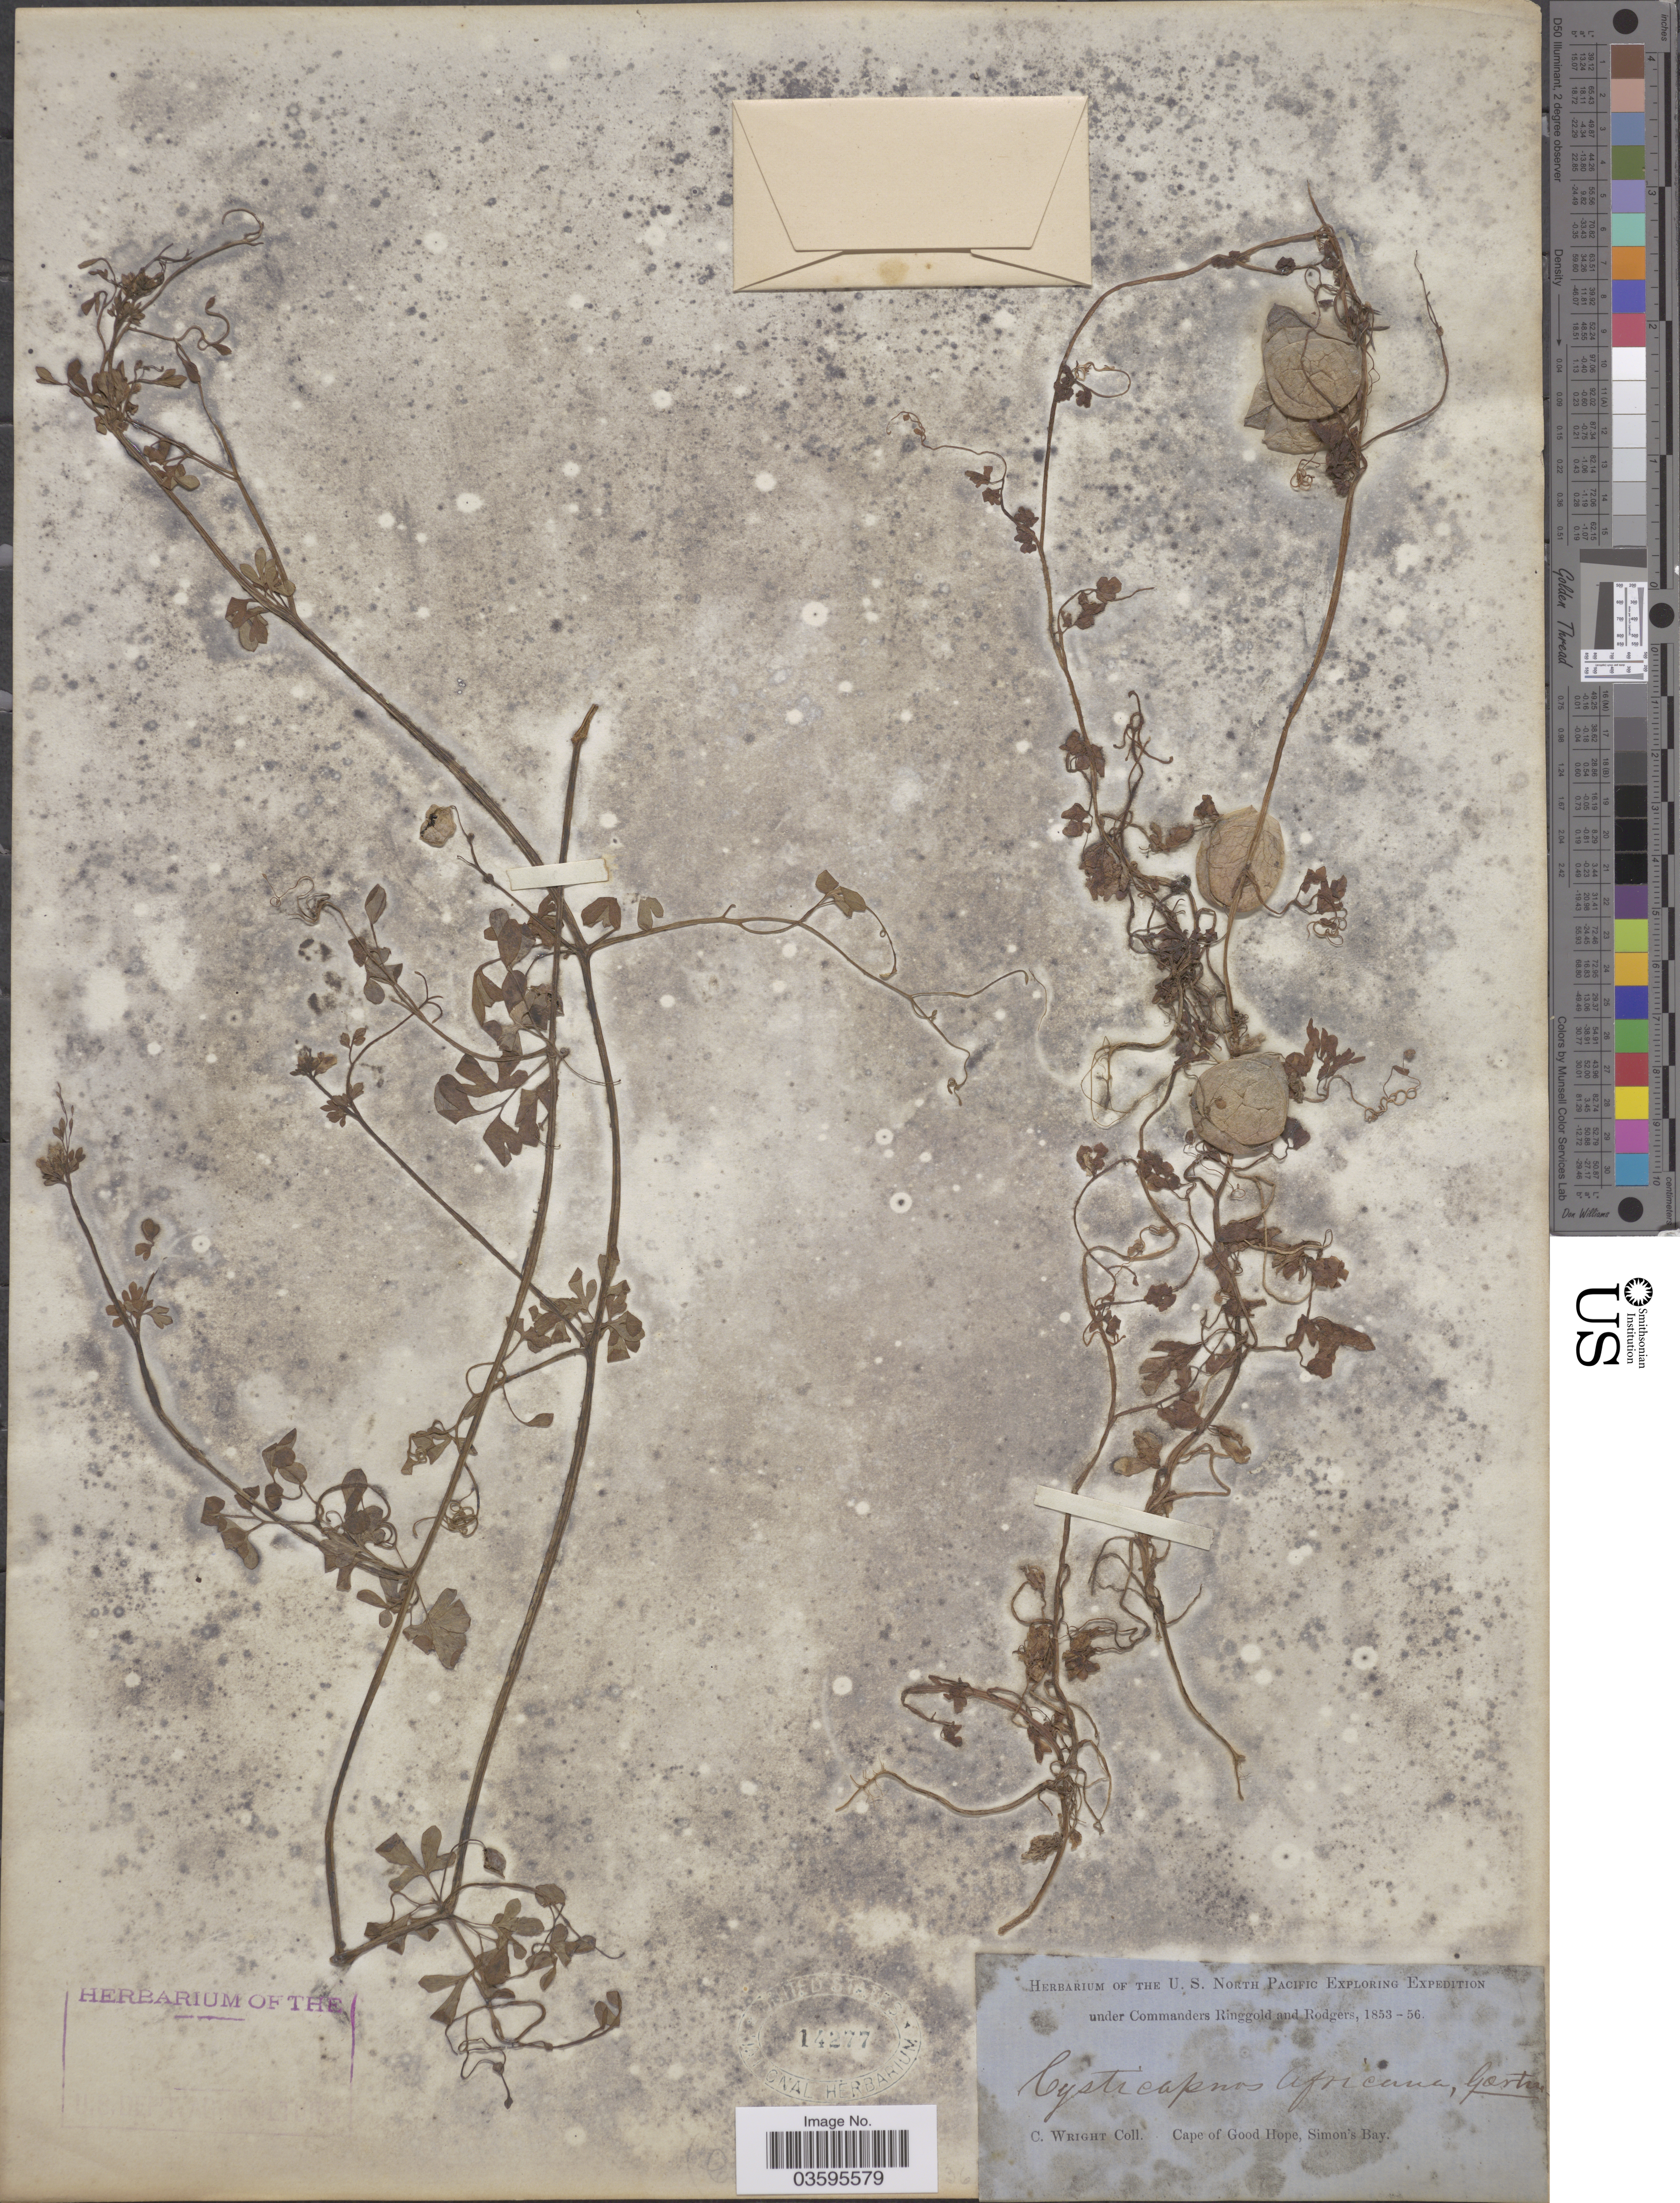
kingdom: Plantae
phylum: Tracheophyta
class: Magnoliopsida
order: Ranunculales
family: Papaveraceae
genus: Cysticapnos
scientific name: Cysticapnos africana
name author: Gaertn.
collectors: C. Wright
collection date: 1853/1856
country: South Africa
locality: Cape of Good Hope, Simon's Bay.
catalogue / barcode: US 14277